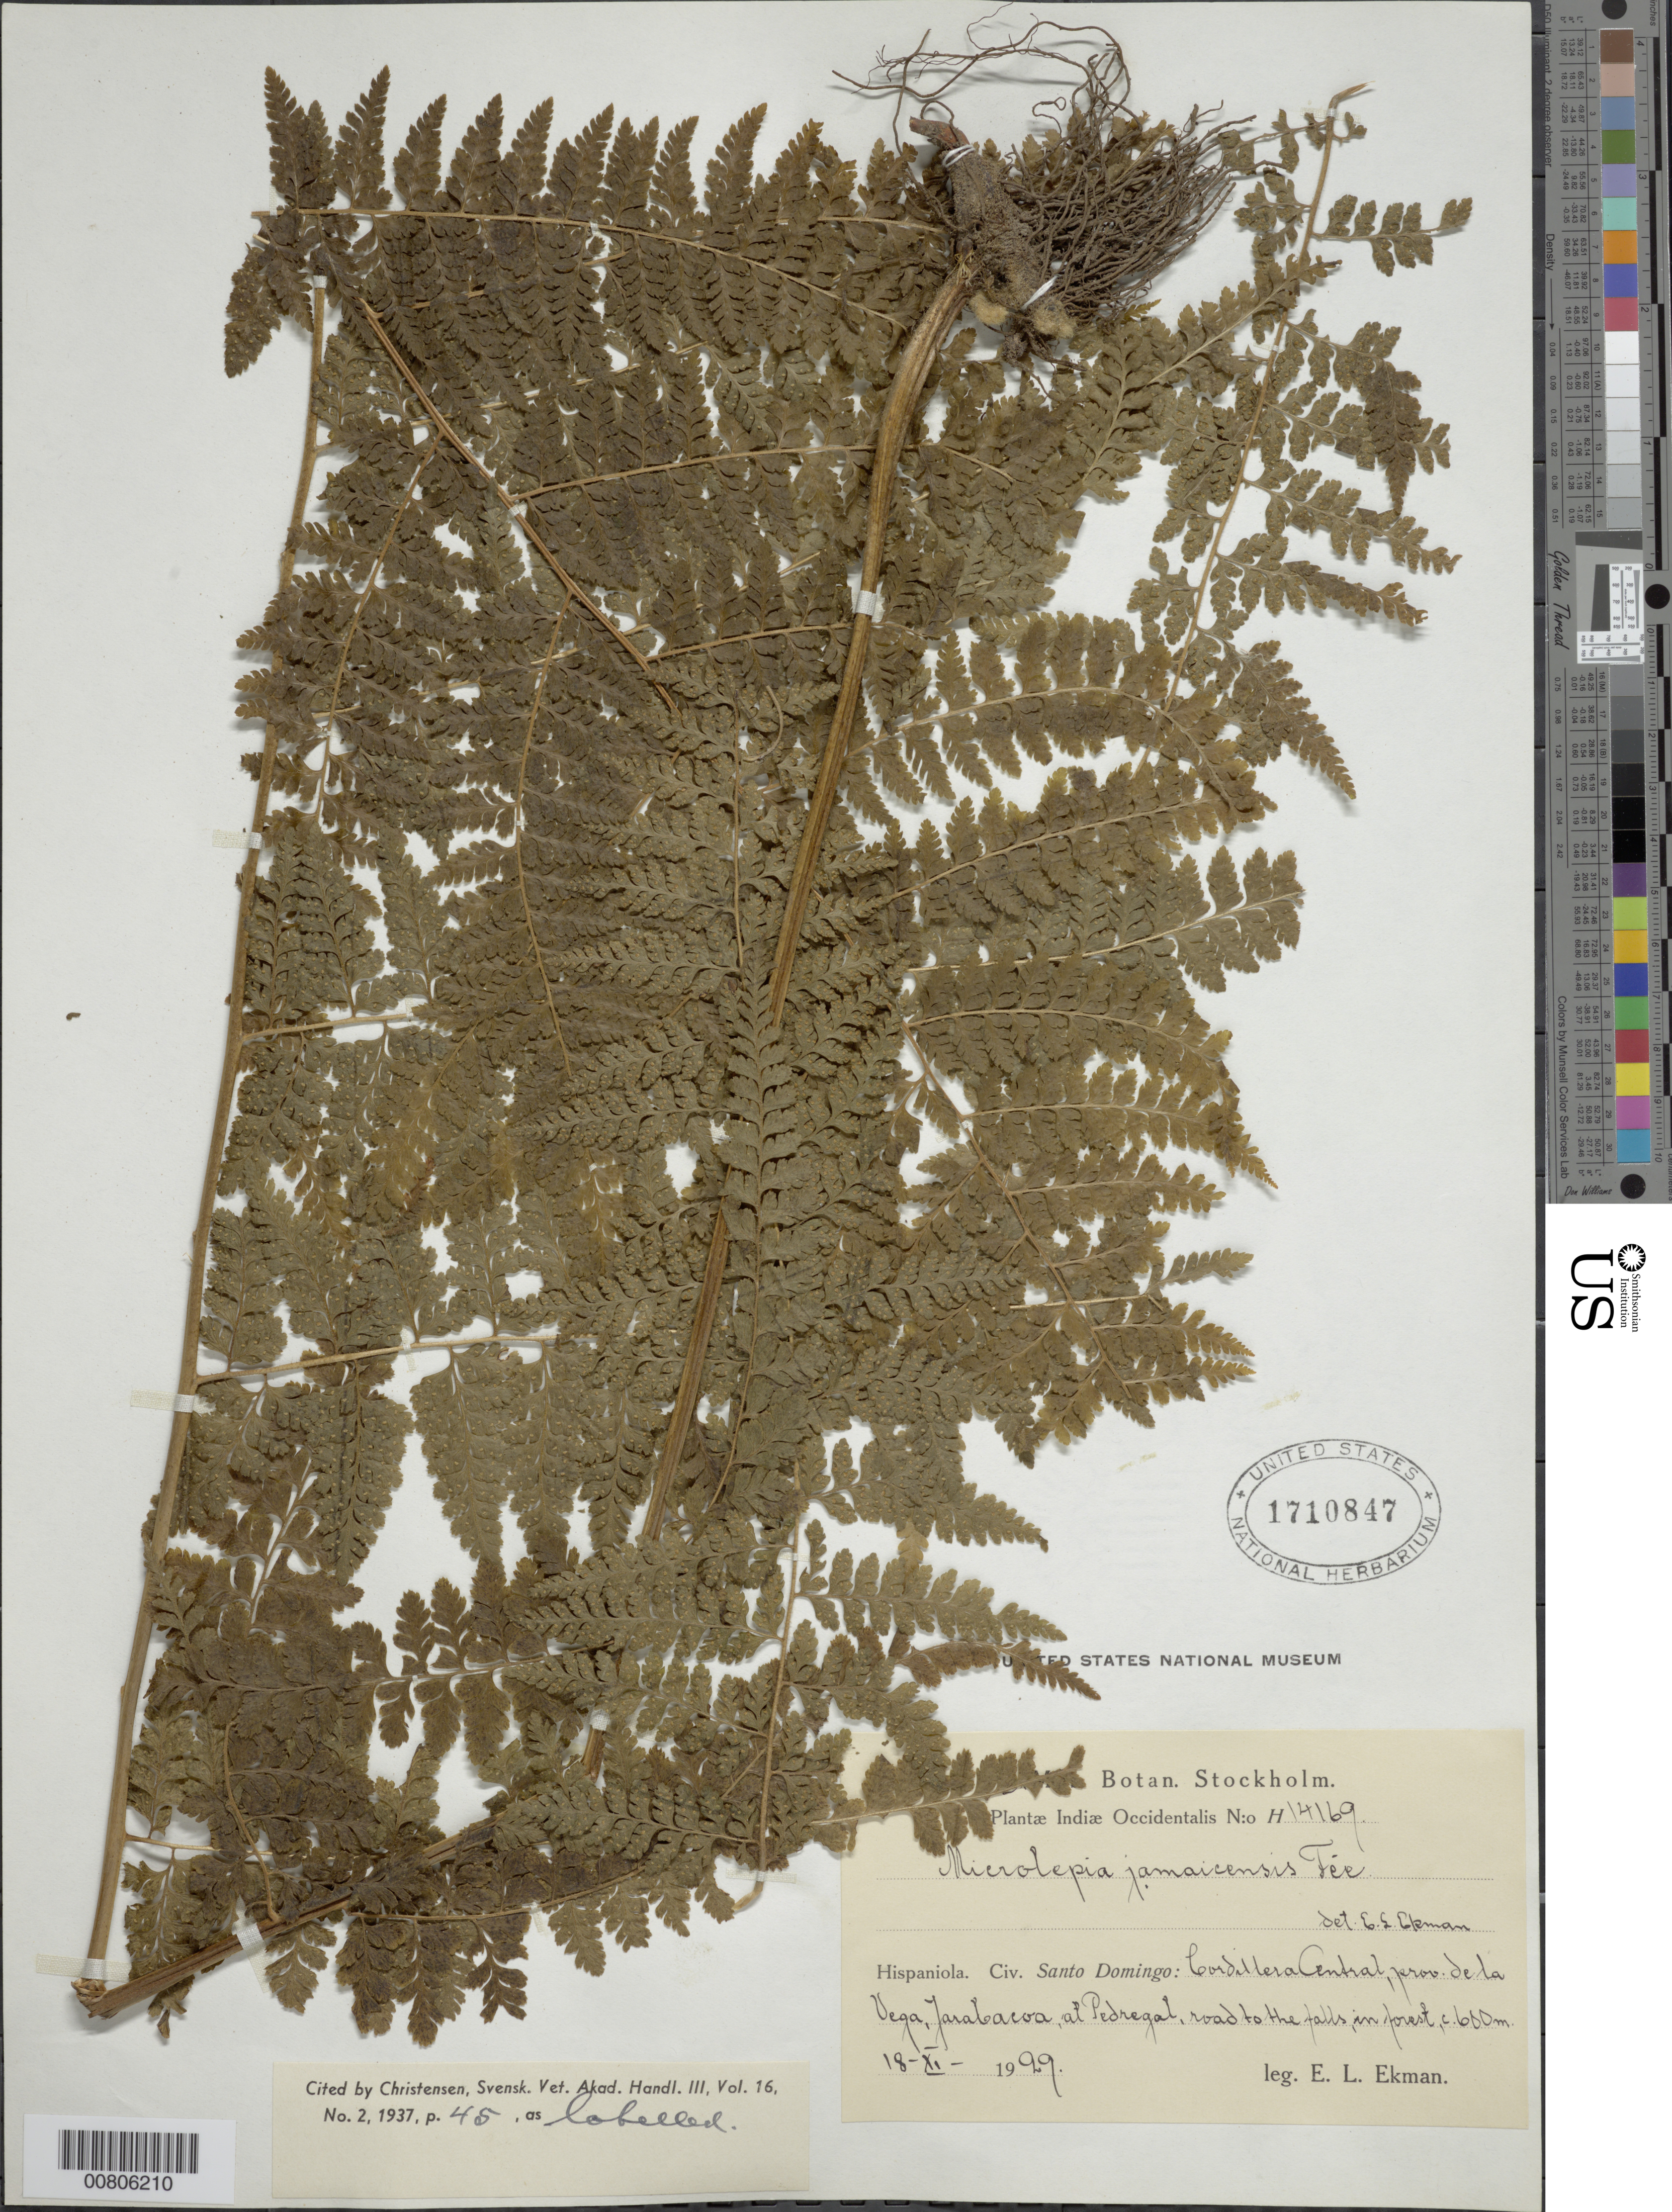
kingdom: Plantae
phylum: Tracheophyta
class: Polypodiopsida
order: Polypodiales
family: Dennstaedtiaceae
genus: Microlepia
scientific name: Microlepia jamaicensis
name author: (Hook.) Fée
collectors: E. L. Ekman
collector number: H 14169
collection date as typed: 18 Nov 1929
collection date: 1929-11-18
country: Dominican Republic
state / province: La Vega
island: Hispaniola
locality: Cordillera Central, Jarabacoa, Pedregal, road to the falls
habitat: Forest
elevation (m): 600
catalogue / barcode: US 1710847